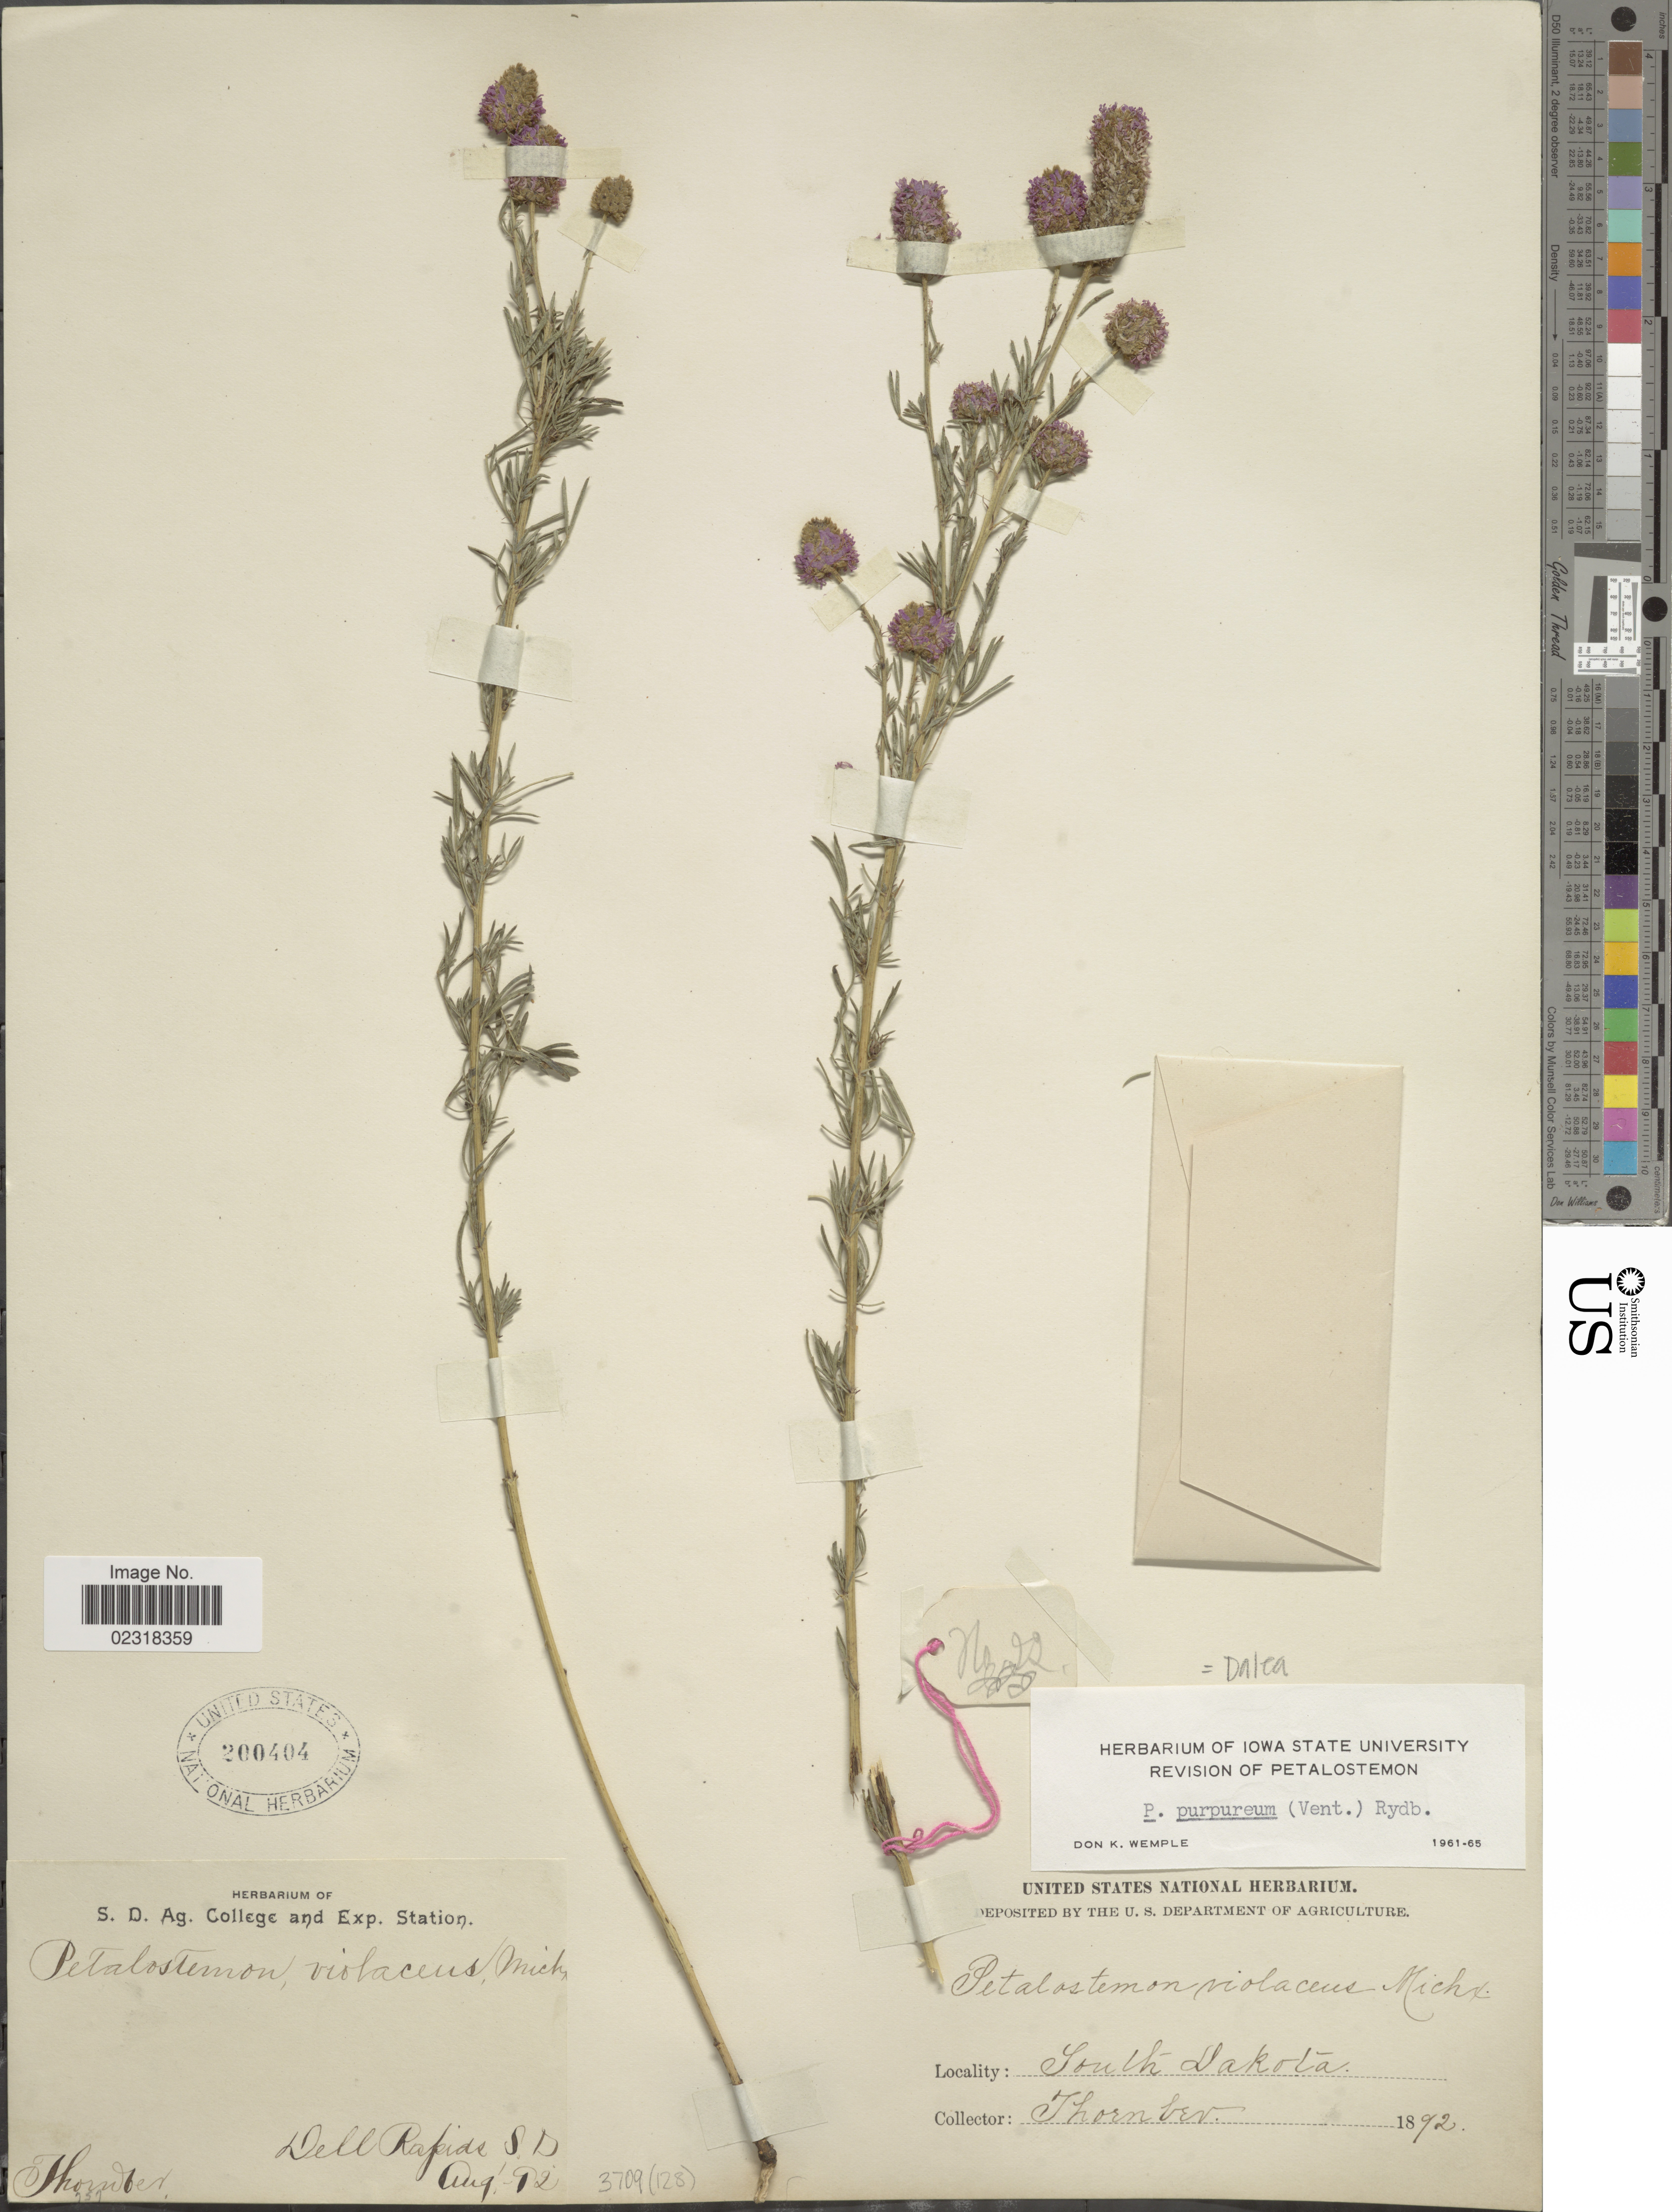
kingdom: Plantae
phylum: Tracheophyta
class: Magnoliopsida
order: Fabales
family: Fabaceae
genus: Dalea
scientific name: Dalea purpurea var. purpurea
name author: Vent.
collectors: J. Thornber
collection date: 1892-08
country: United States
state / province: South Dakota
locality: Dell Rapids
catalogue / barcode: US 200404